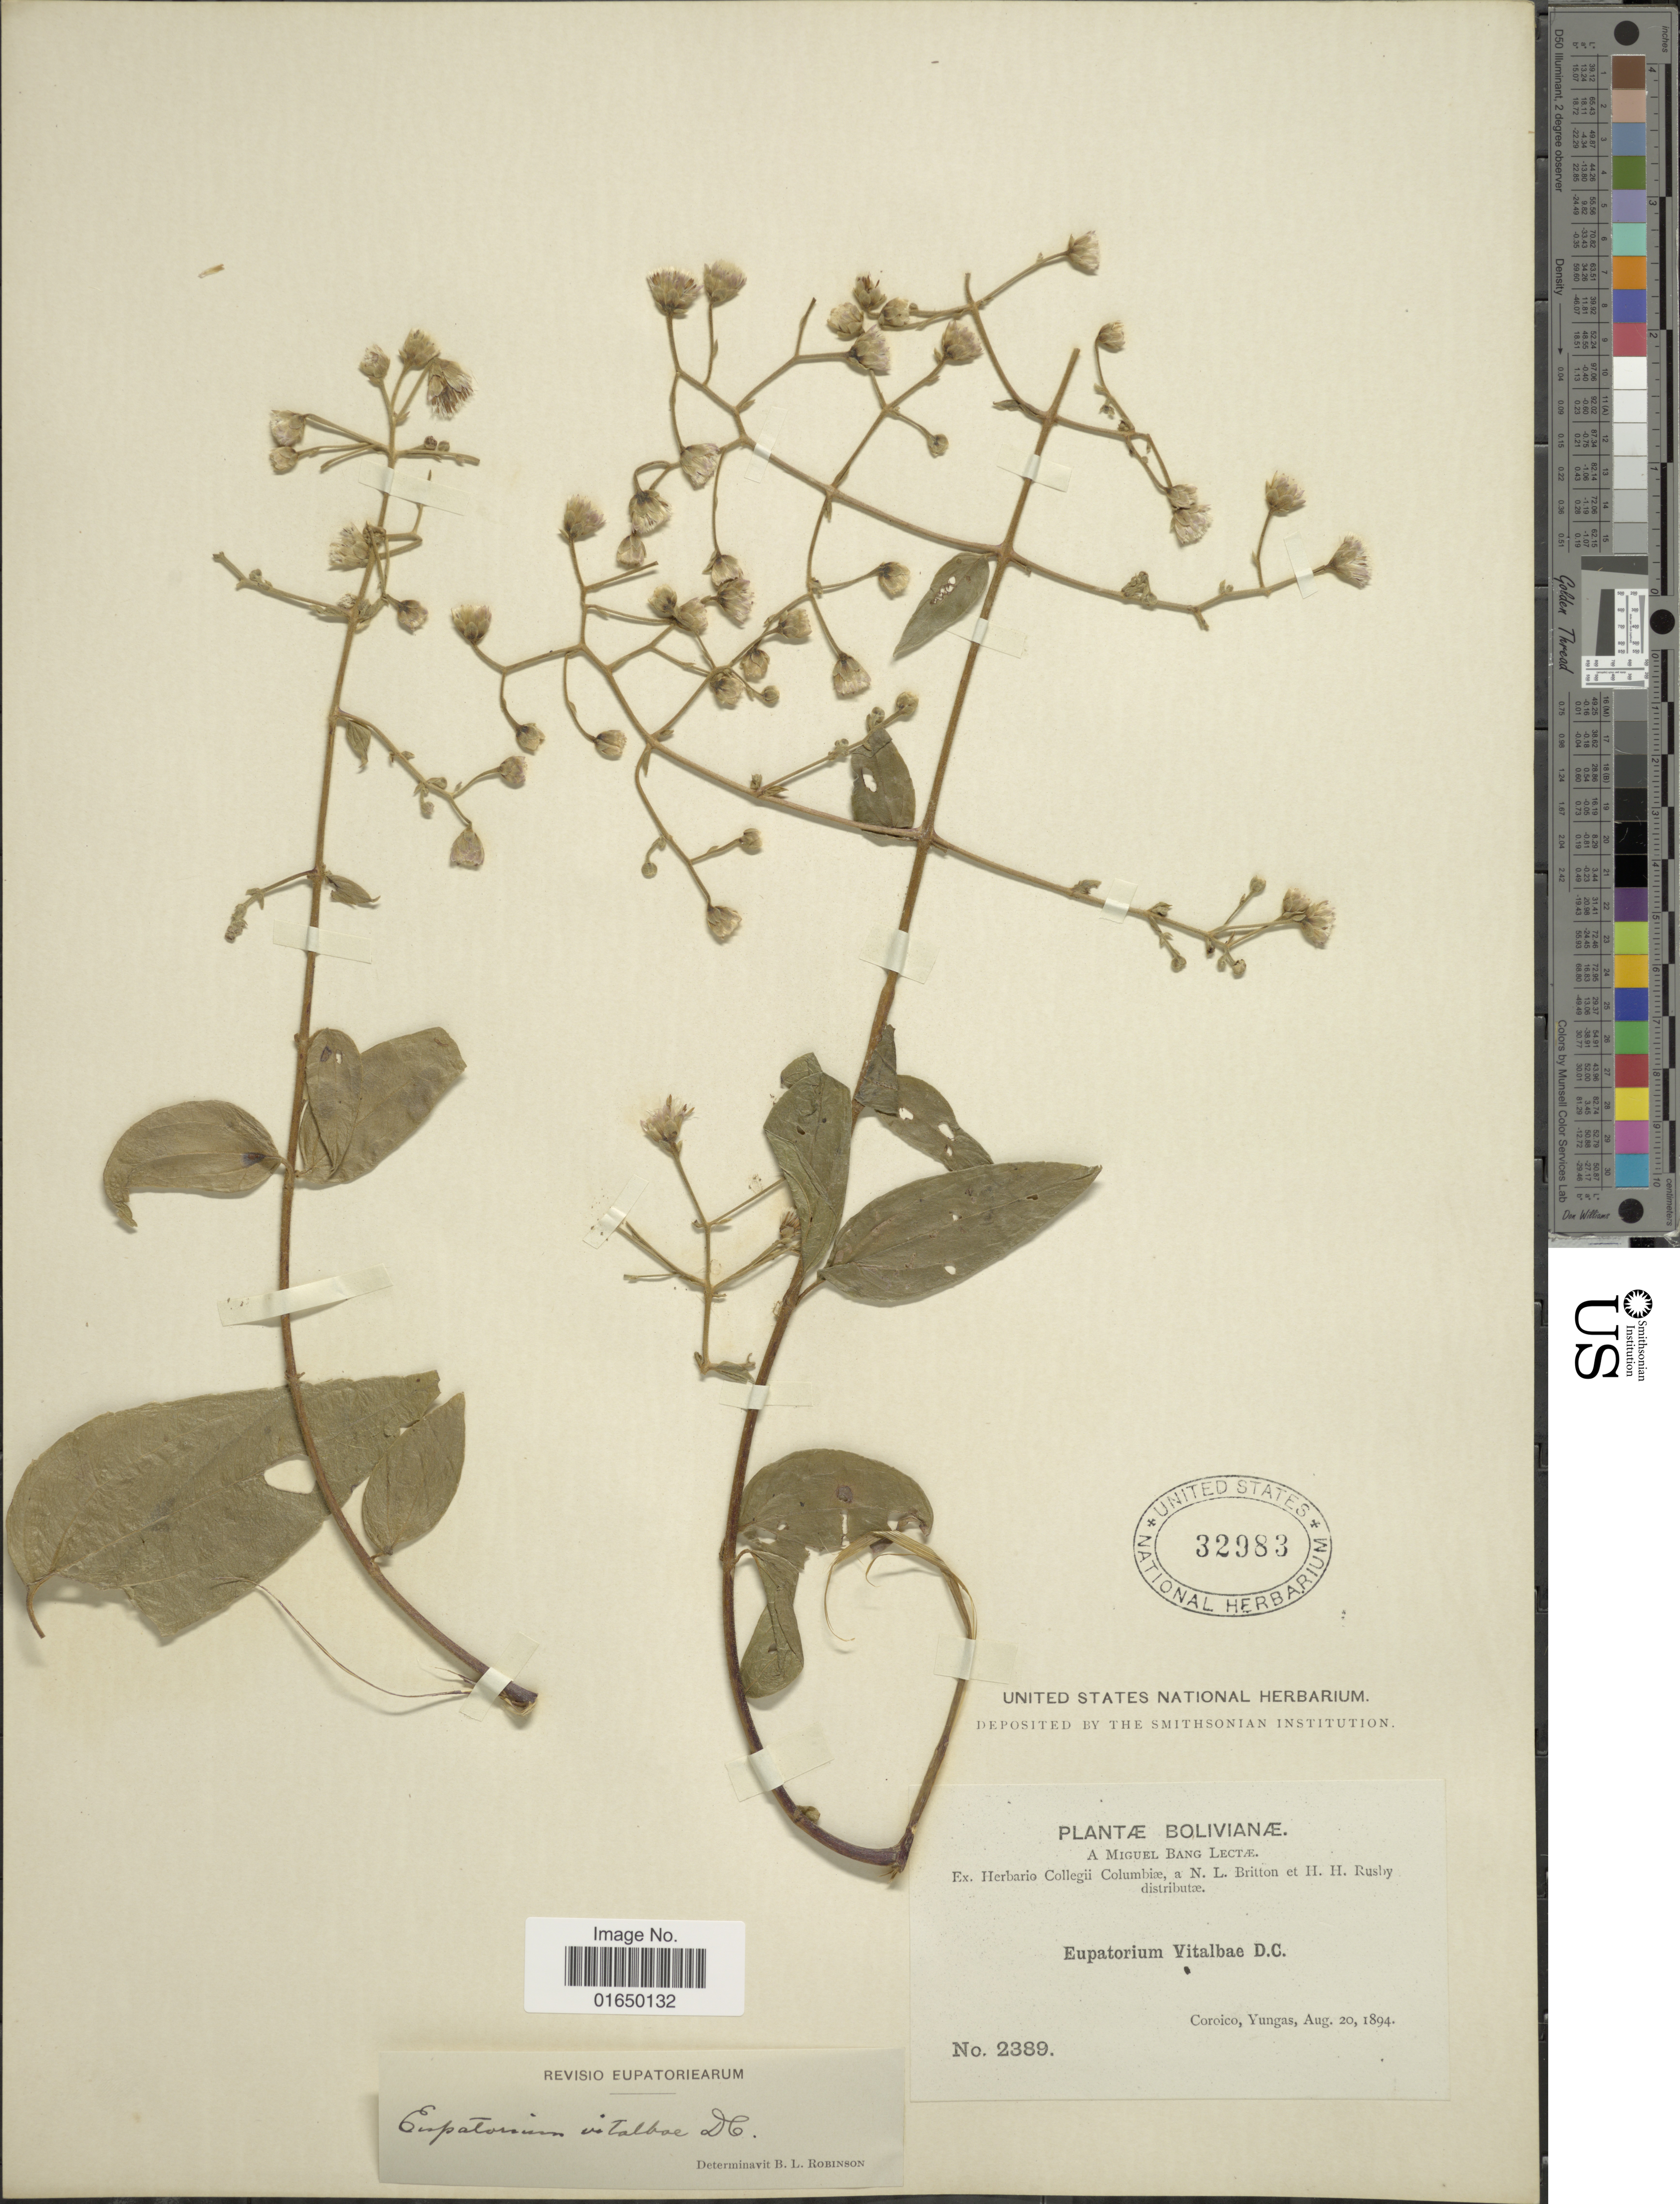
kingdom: Plantae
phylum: Tracheophyta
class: Magnoliopsida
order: Asterales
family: Asteraceae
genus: Heterocondylus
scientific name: Heterocondylus vitalbae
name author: (DC.) R.M. King & H. Rob.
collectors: M. Bang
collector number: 2389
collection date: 1894-08-20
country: Bolivia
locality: Coroico, Yungas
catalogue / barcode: US 32983